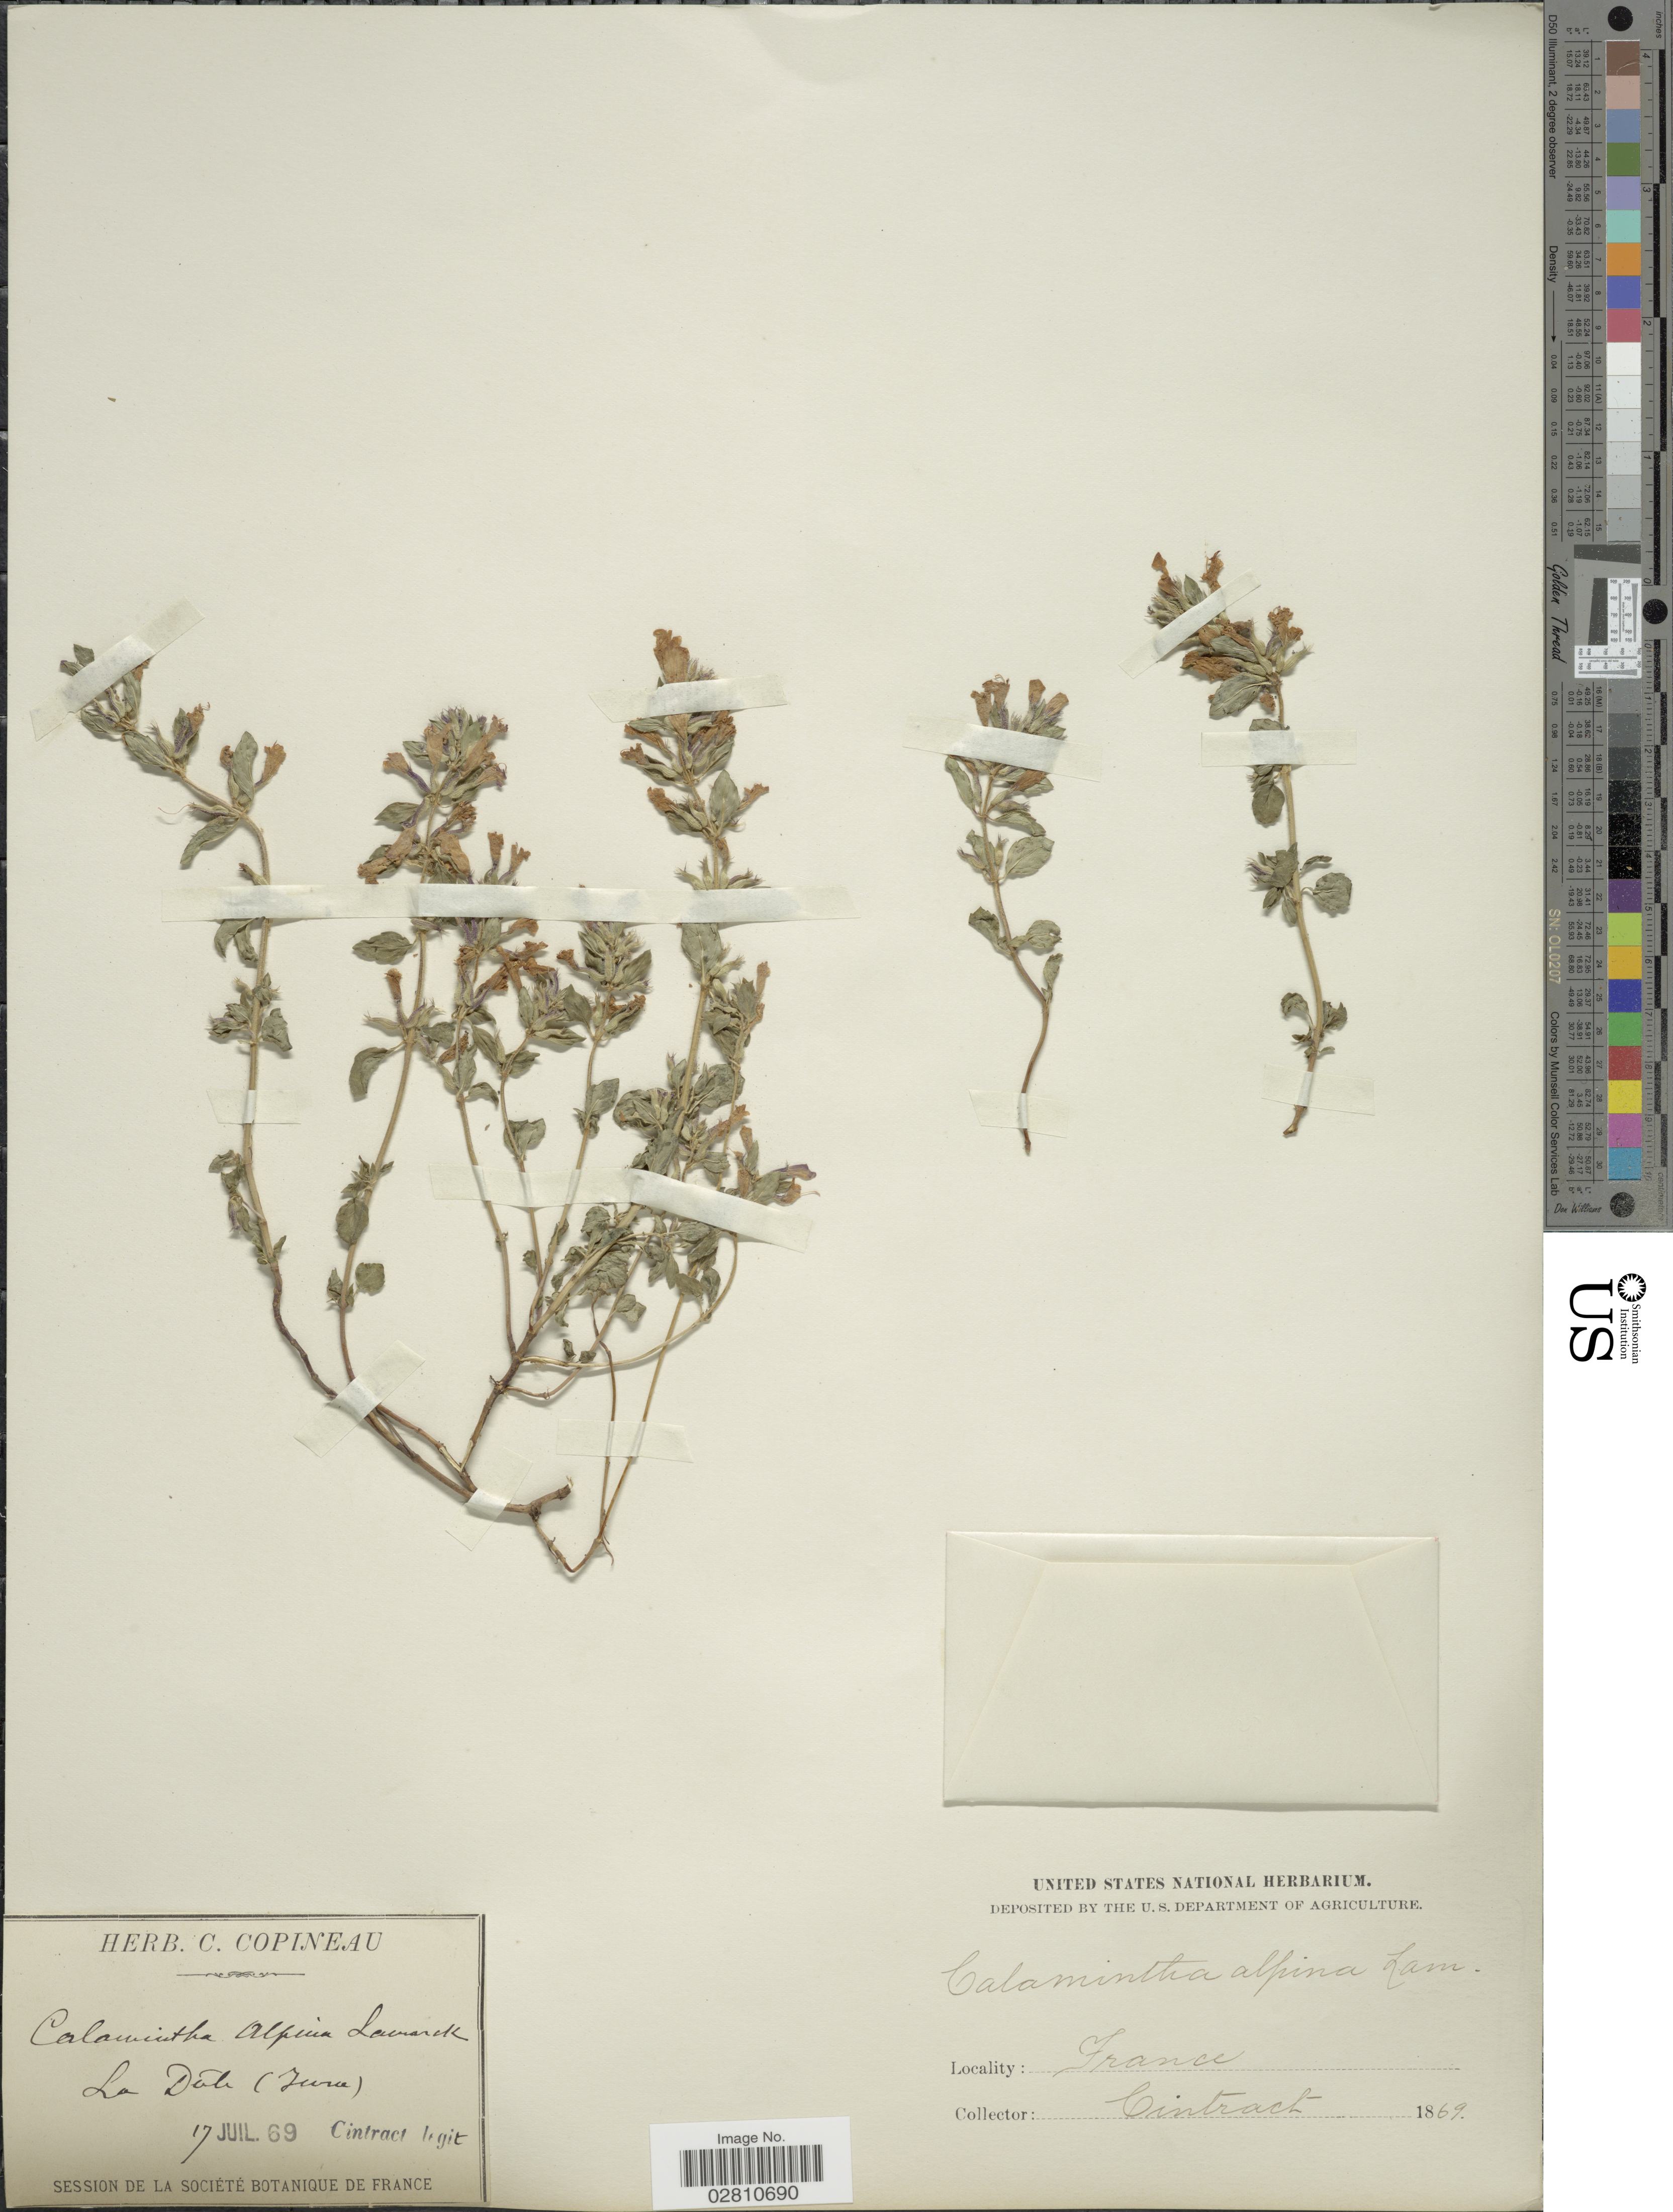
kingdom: Plantae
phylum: Tracheophyta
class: Magnoliopsida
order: Lamiales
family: Lamiaceae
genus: Clinopodium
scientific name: Clinopodium alpinum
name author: (L.) Kuntze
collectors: Cintract, --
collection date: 1869-07-17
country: France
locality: La Dole (Jura).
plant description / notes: Corrected "La Dale (Jura)" to "La Dole (Jura)."